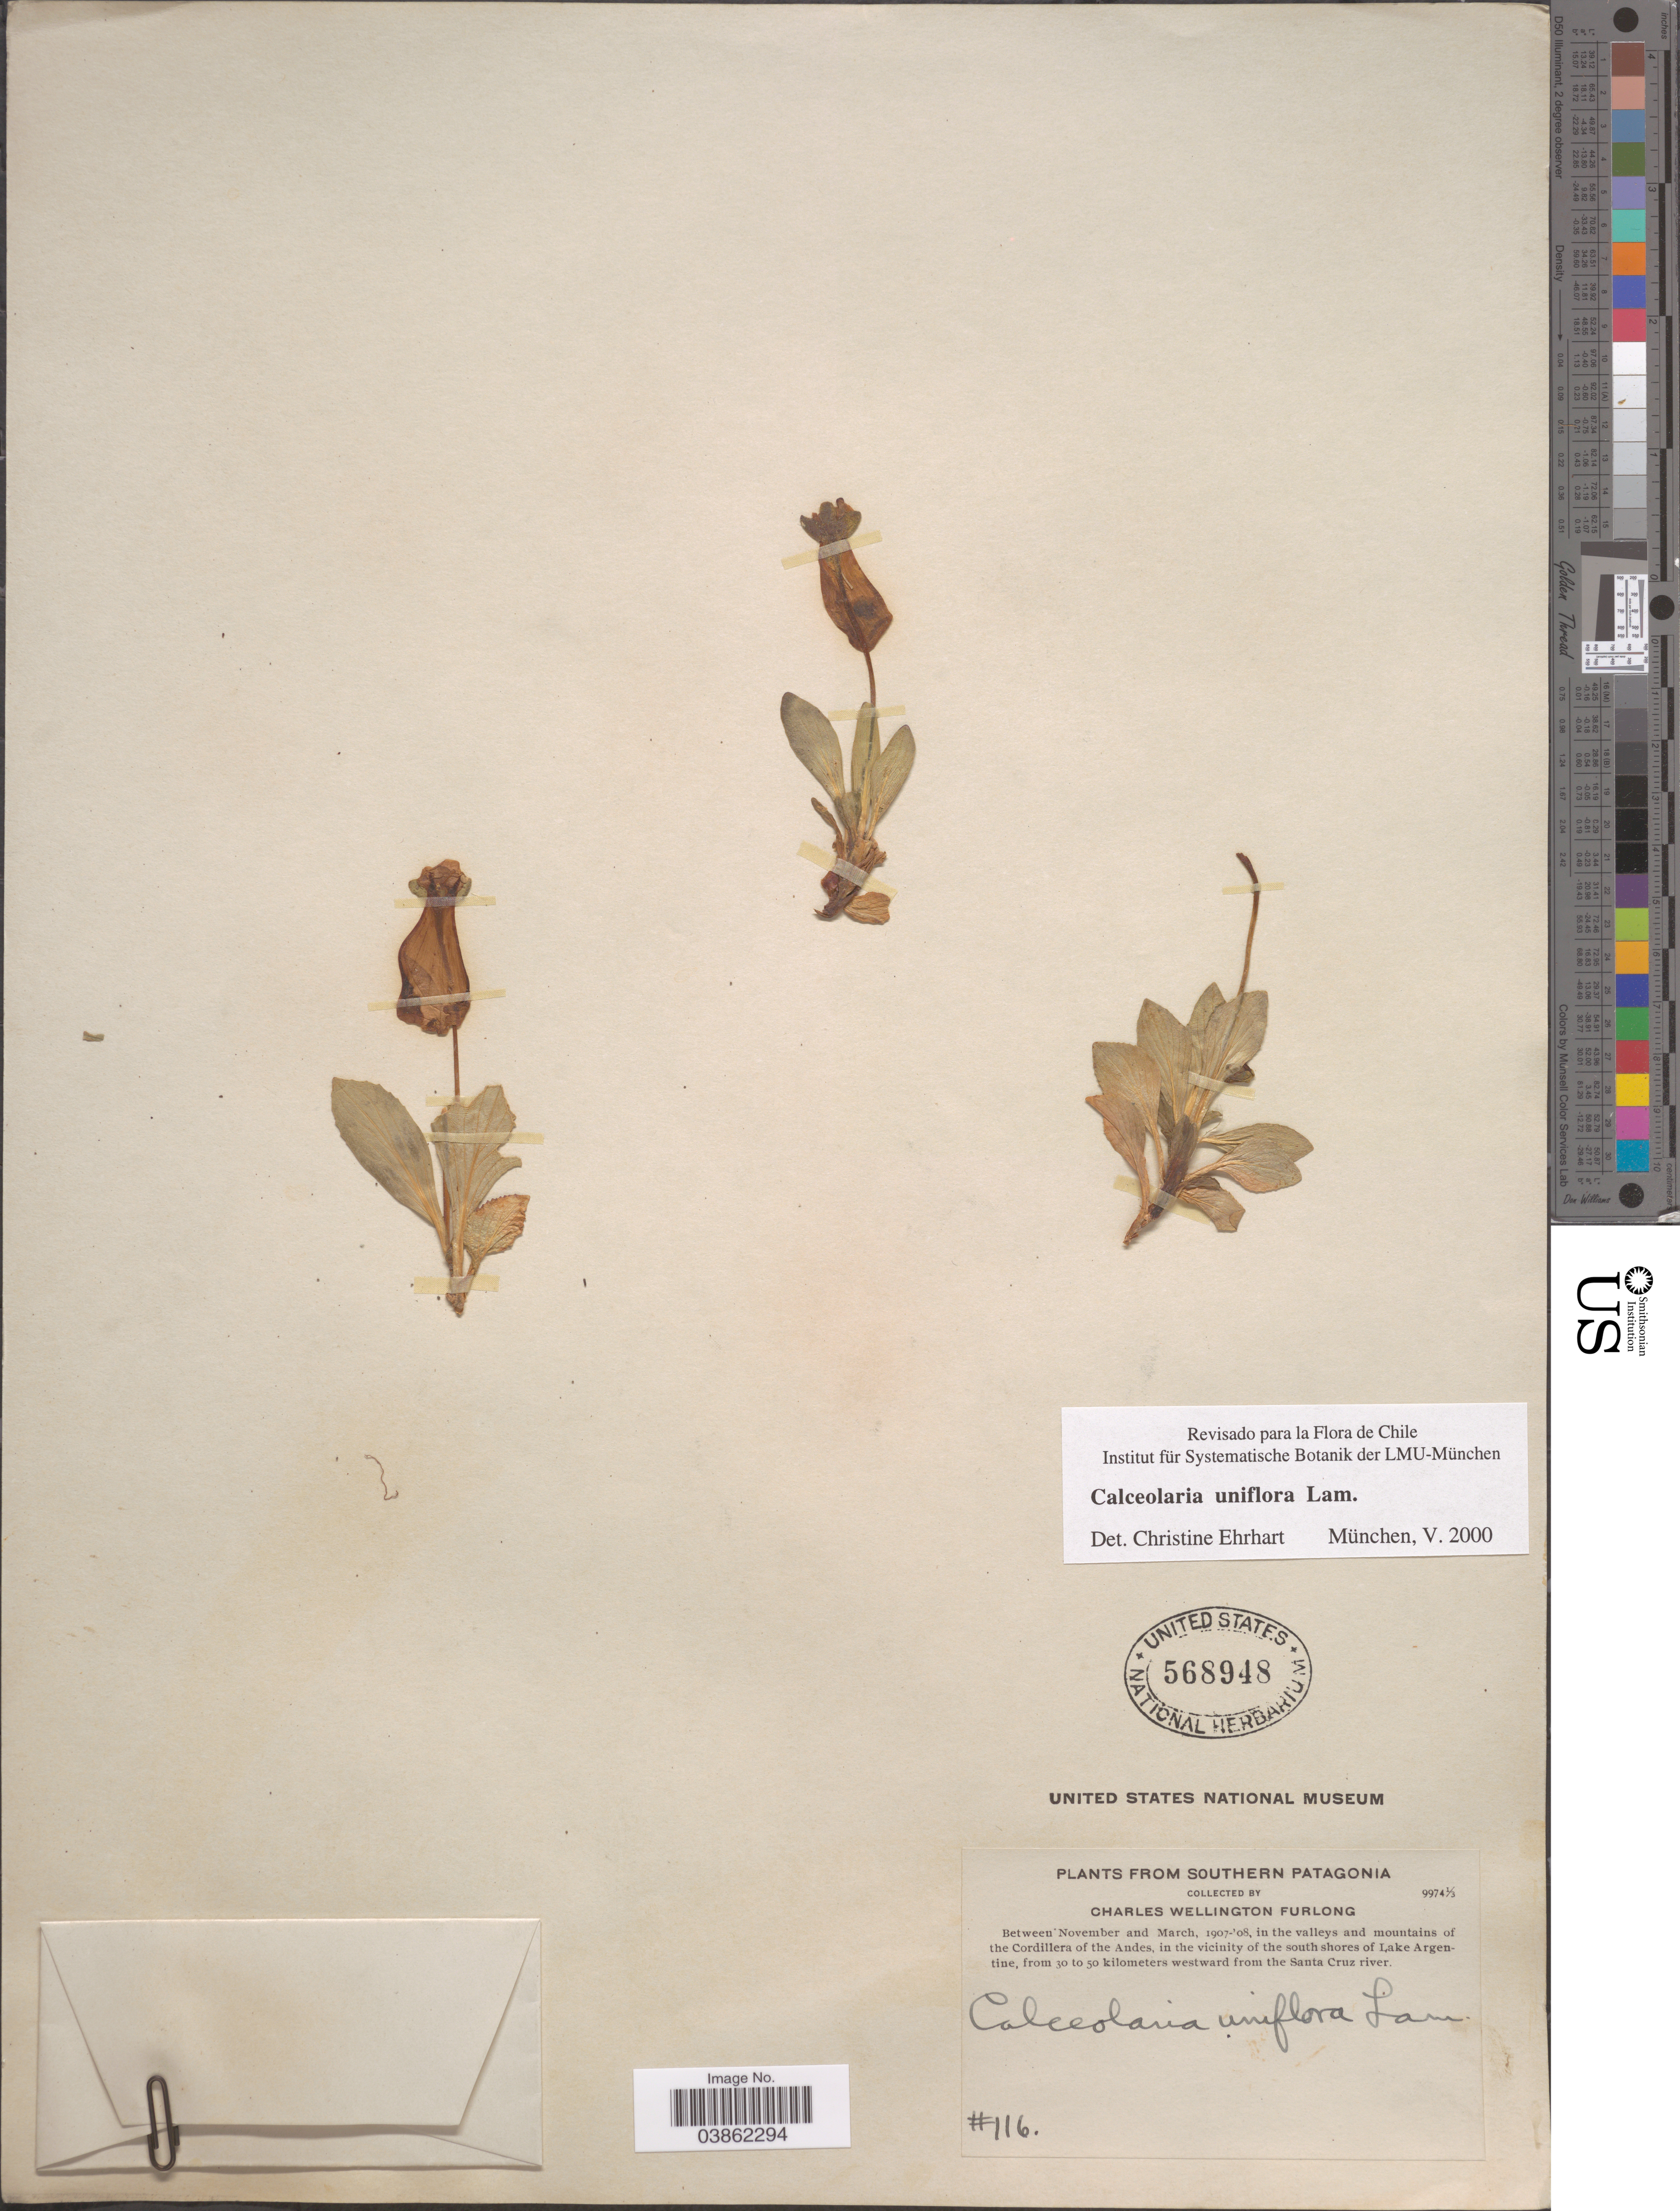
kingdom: Plantae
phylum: Tracheophyta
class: Magnoliopsida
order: Lamiales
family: Calceolariaceae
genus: Calceolaria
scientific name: Calceolaria uniflora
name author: Lam.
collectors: C. Furlong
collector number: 116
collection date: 1907-11/1908-03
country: Argentina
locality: Southern Patagonia. In the valleys and mountains of the Cordillera of the Andes, in the vicinity of the south shores of Lake Argentine, from 30 to 50 kilometers westward from the Santa Cruz river.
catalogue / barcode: US 568948